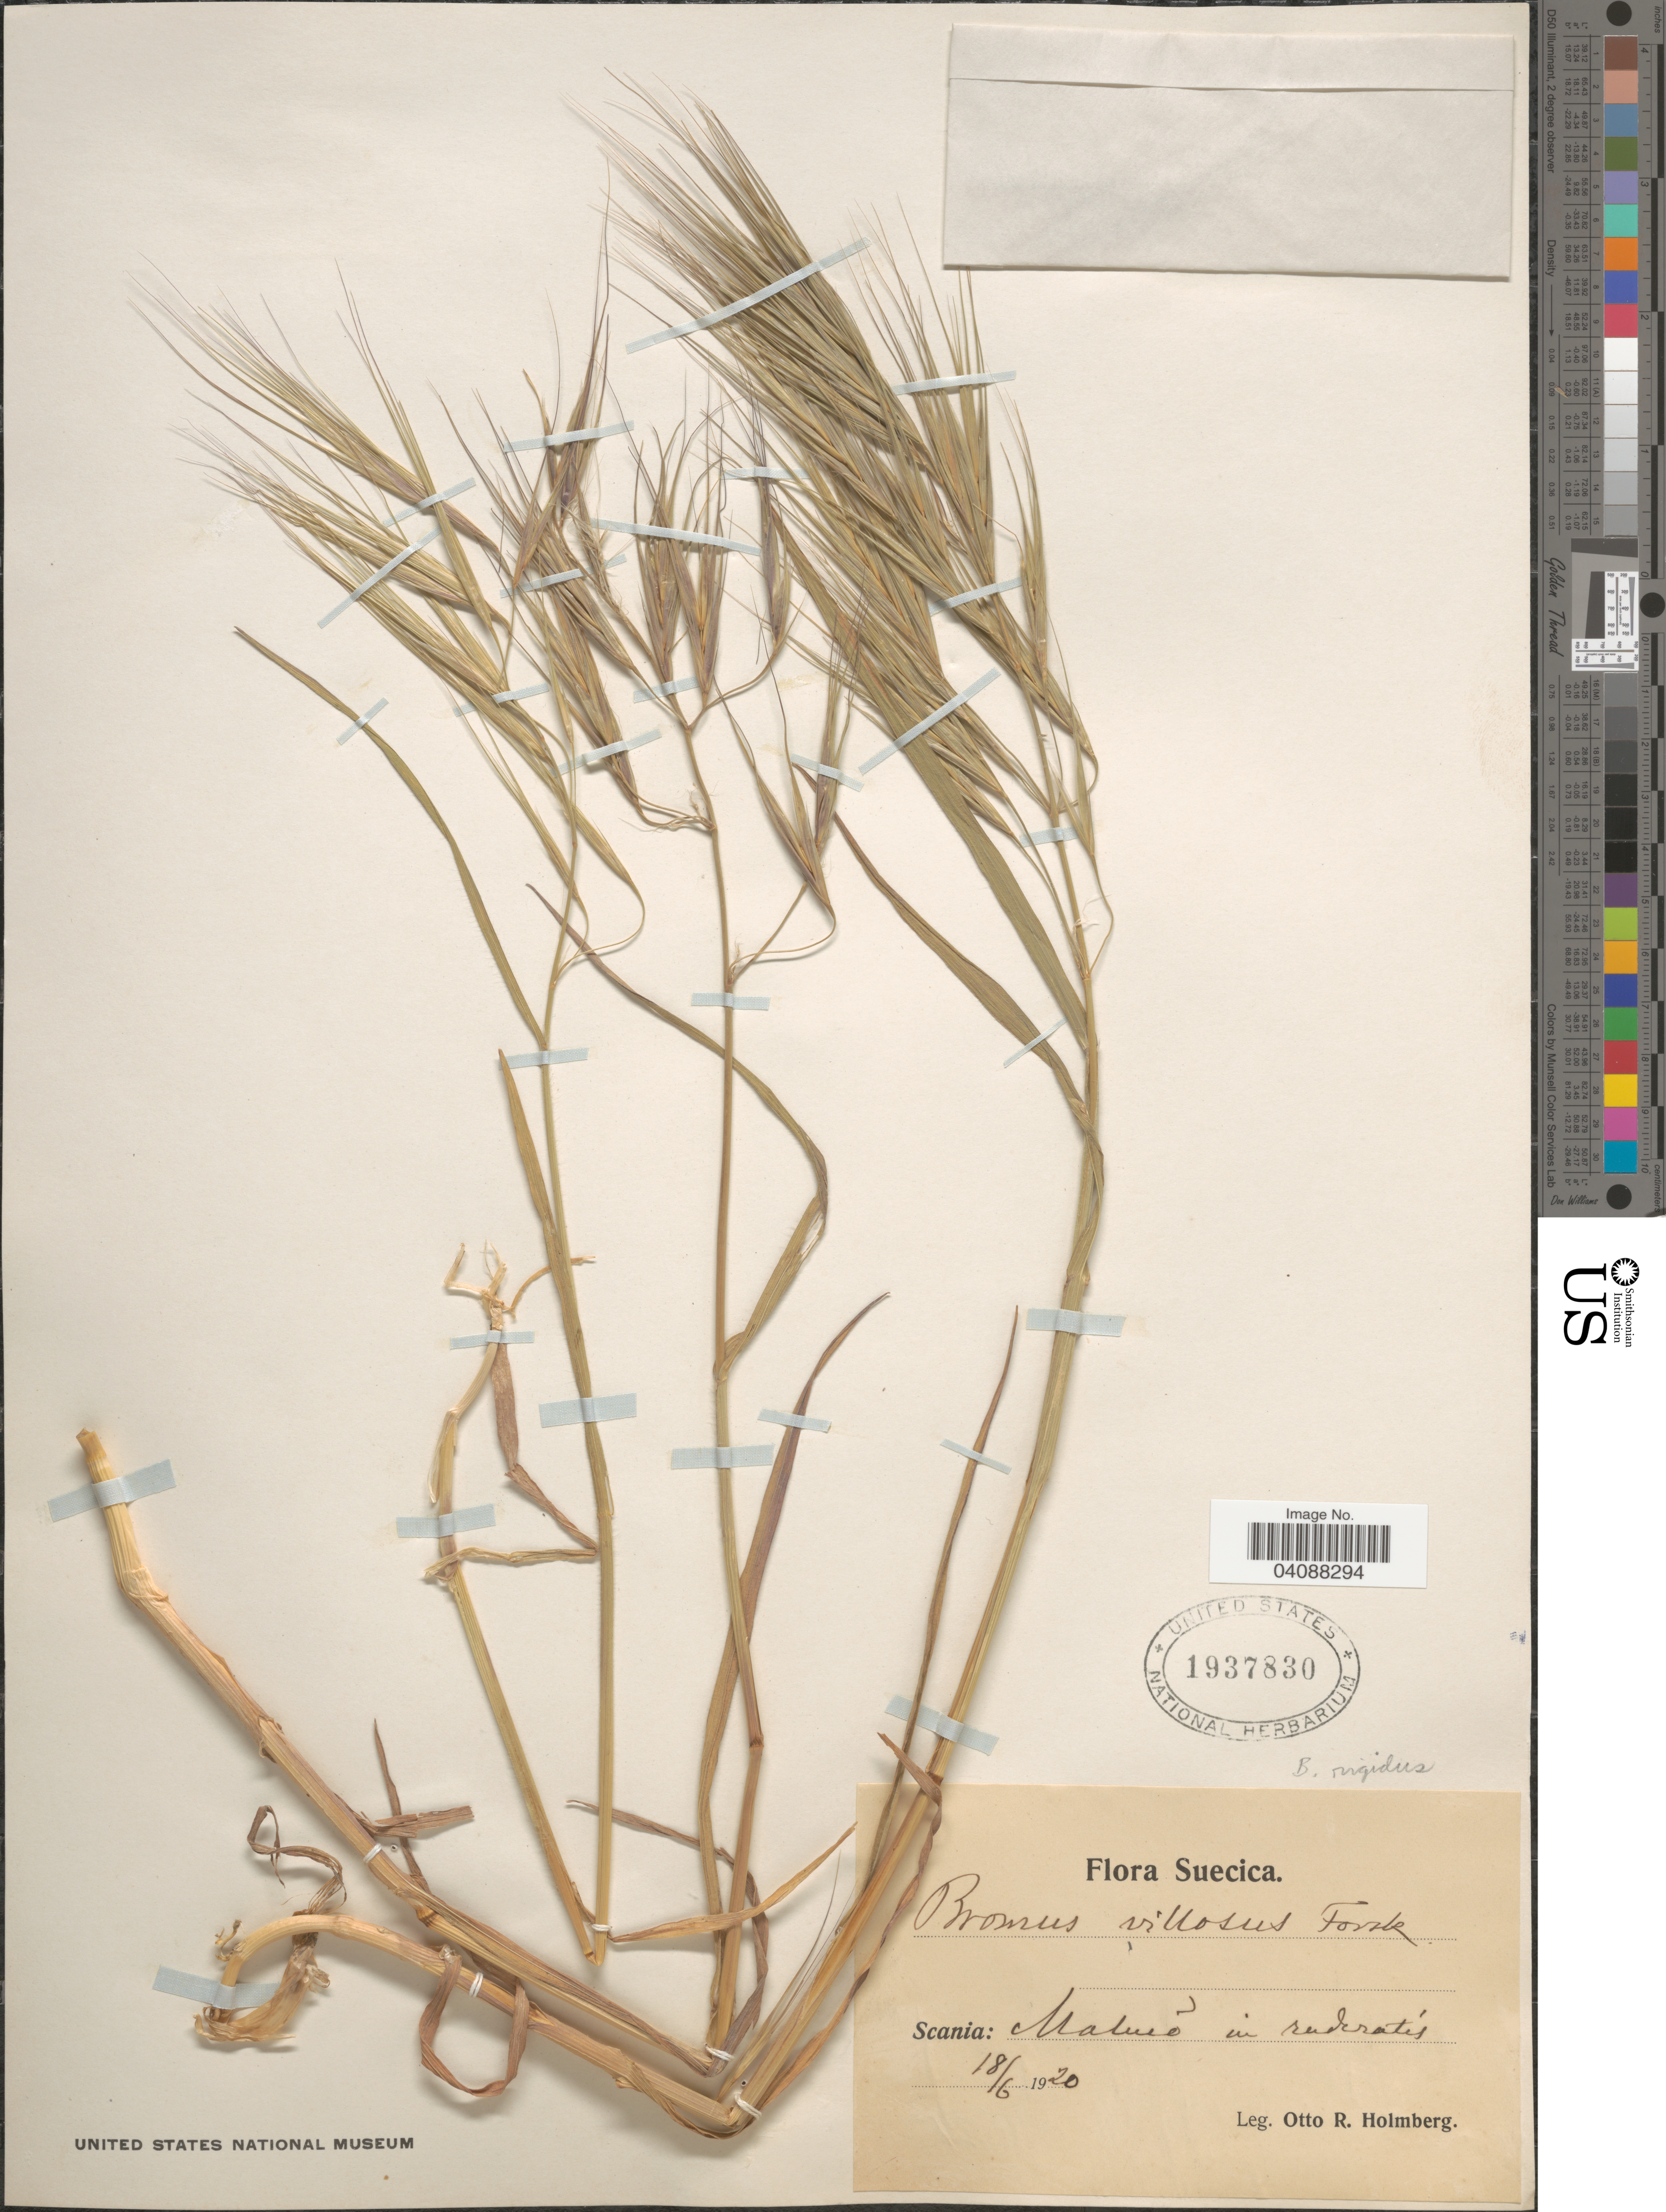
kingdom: Plantae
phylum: Tracheophyta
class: Liliopsida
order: Poales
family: Poaceae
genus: Bromus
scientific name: Bromus rigidus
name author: Roth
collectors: O. Holmberg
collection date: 1920-06-18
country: Sweden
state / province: Skåne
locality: Suecica. Scania: Malmõ in ruderatís.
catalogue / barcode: US 1937830